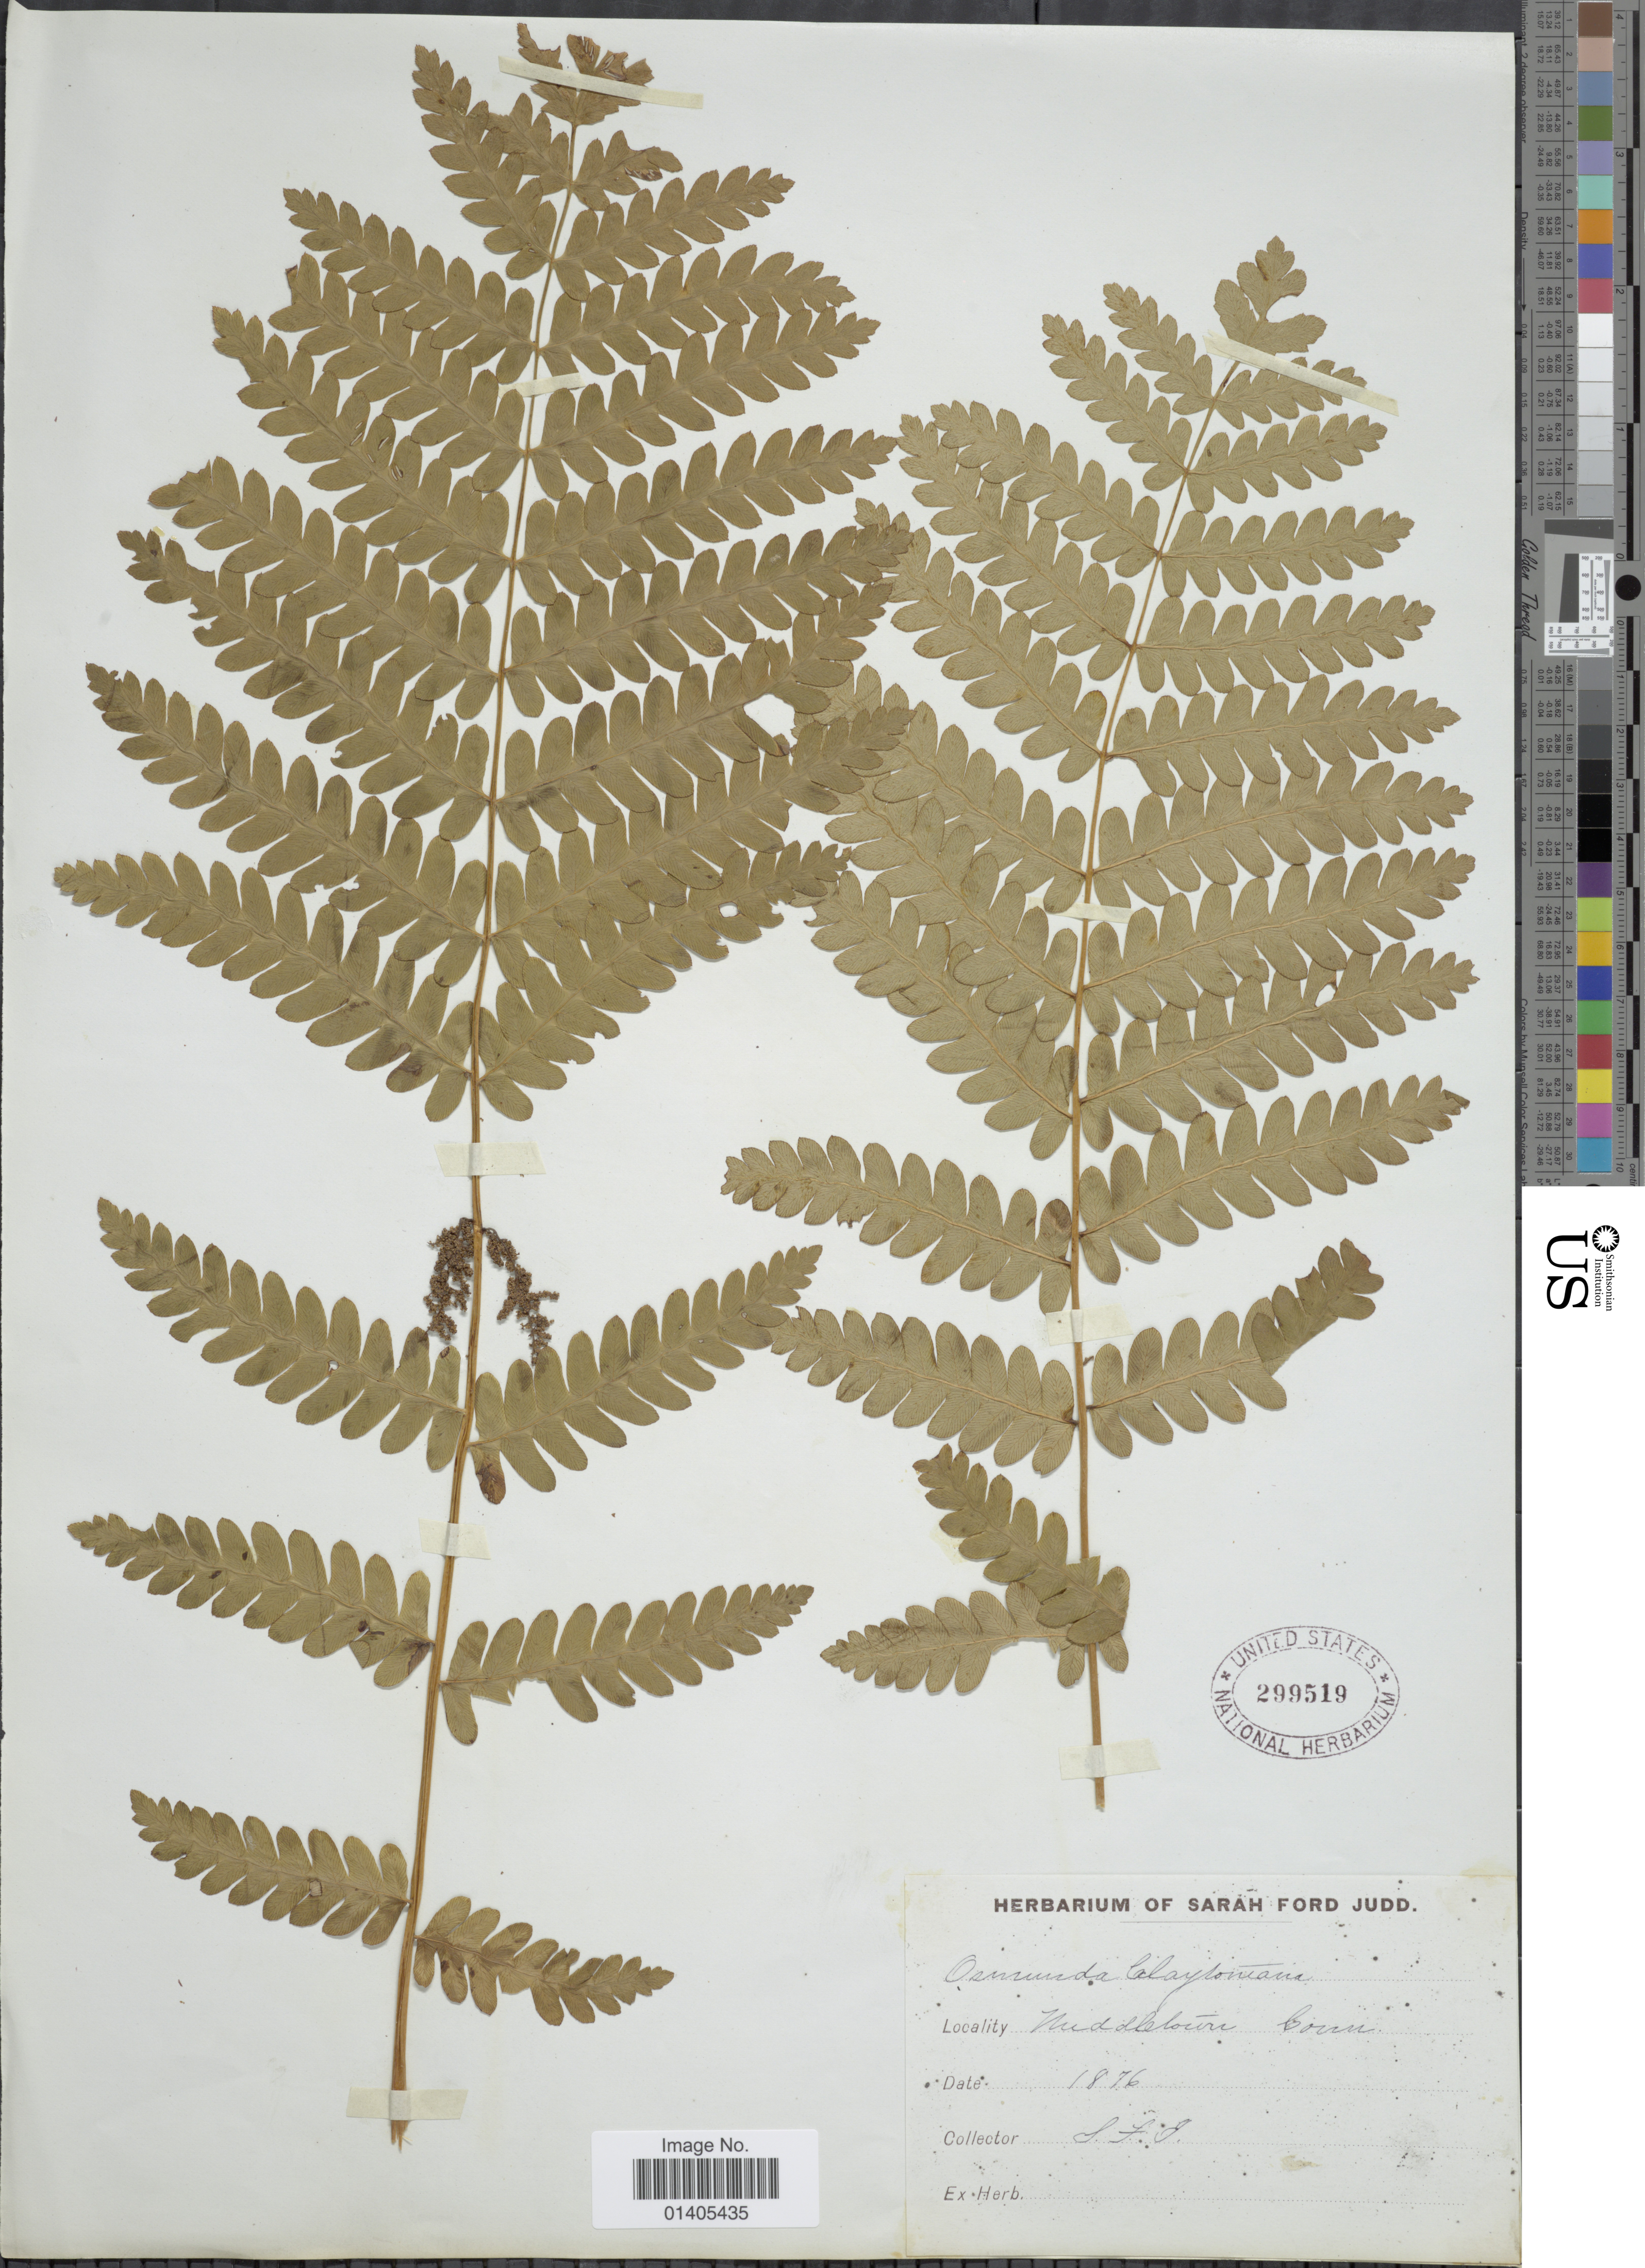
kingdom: Plantae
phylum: Tracheophyta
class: Polypodiopsida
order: Osmundales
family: Osmundaceae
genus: Osmunda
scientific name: Osmunda claytoniana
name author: (L.) Tagawa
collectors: S. Judd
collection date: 1876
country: United States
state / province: Connecticut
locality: Middletown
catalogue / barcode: US 299519